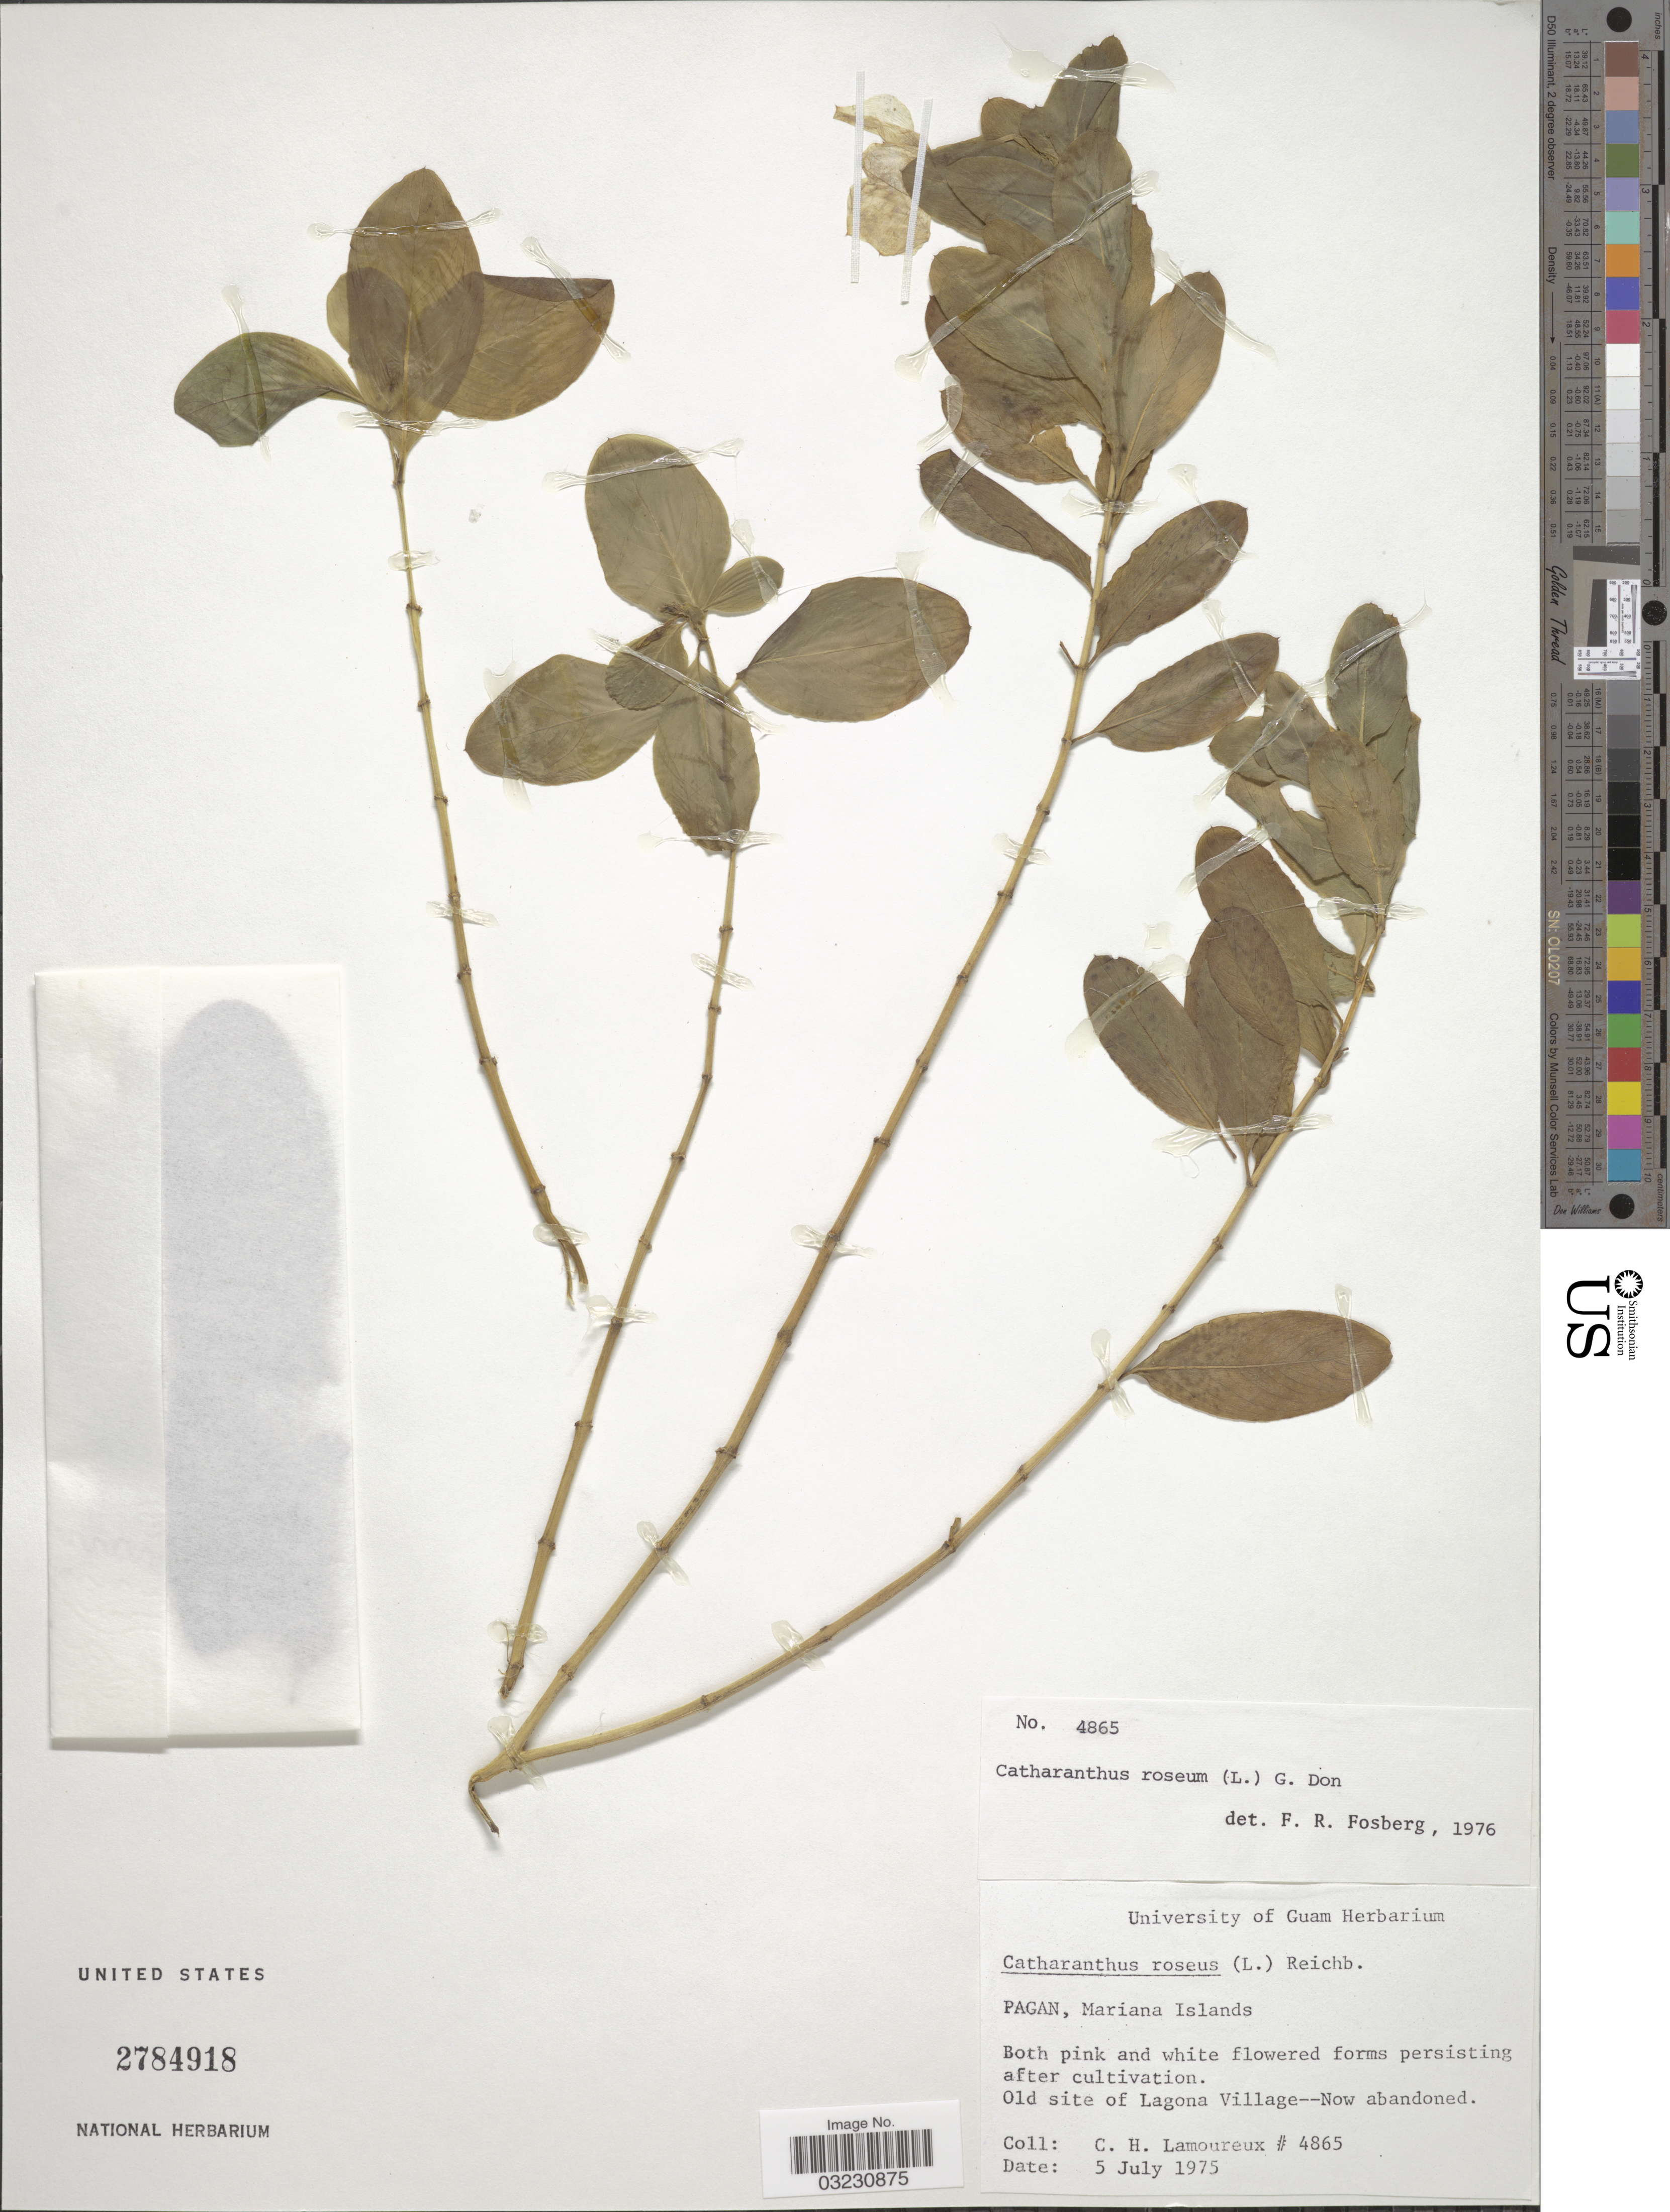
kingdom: Plantae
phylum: Tracheophyta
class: Magnoliopsida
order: Gentianales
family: Apocynaceae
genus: Catharanthus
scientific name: Catharanthus roseus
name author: (L.) G. Don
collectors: C. H. Lamoureux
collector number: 4865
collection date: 1975-07-05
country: Northern Mariana Islands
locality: Pagan, Mariana Islands. Old site of Lagona Village.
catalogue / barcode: US 2784918